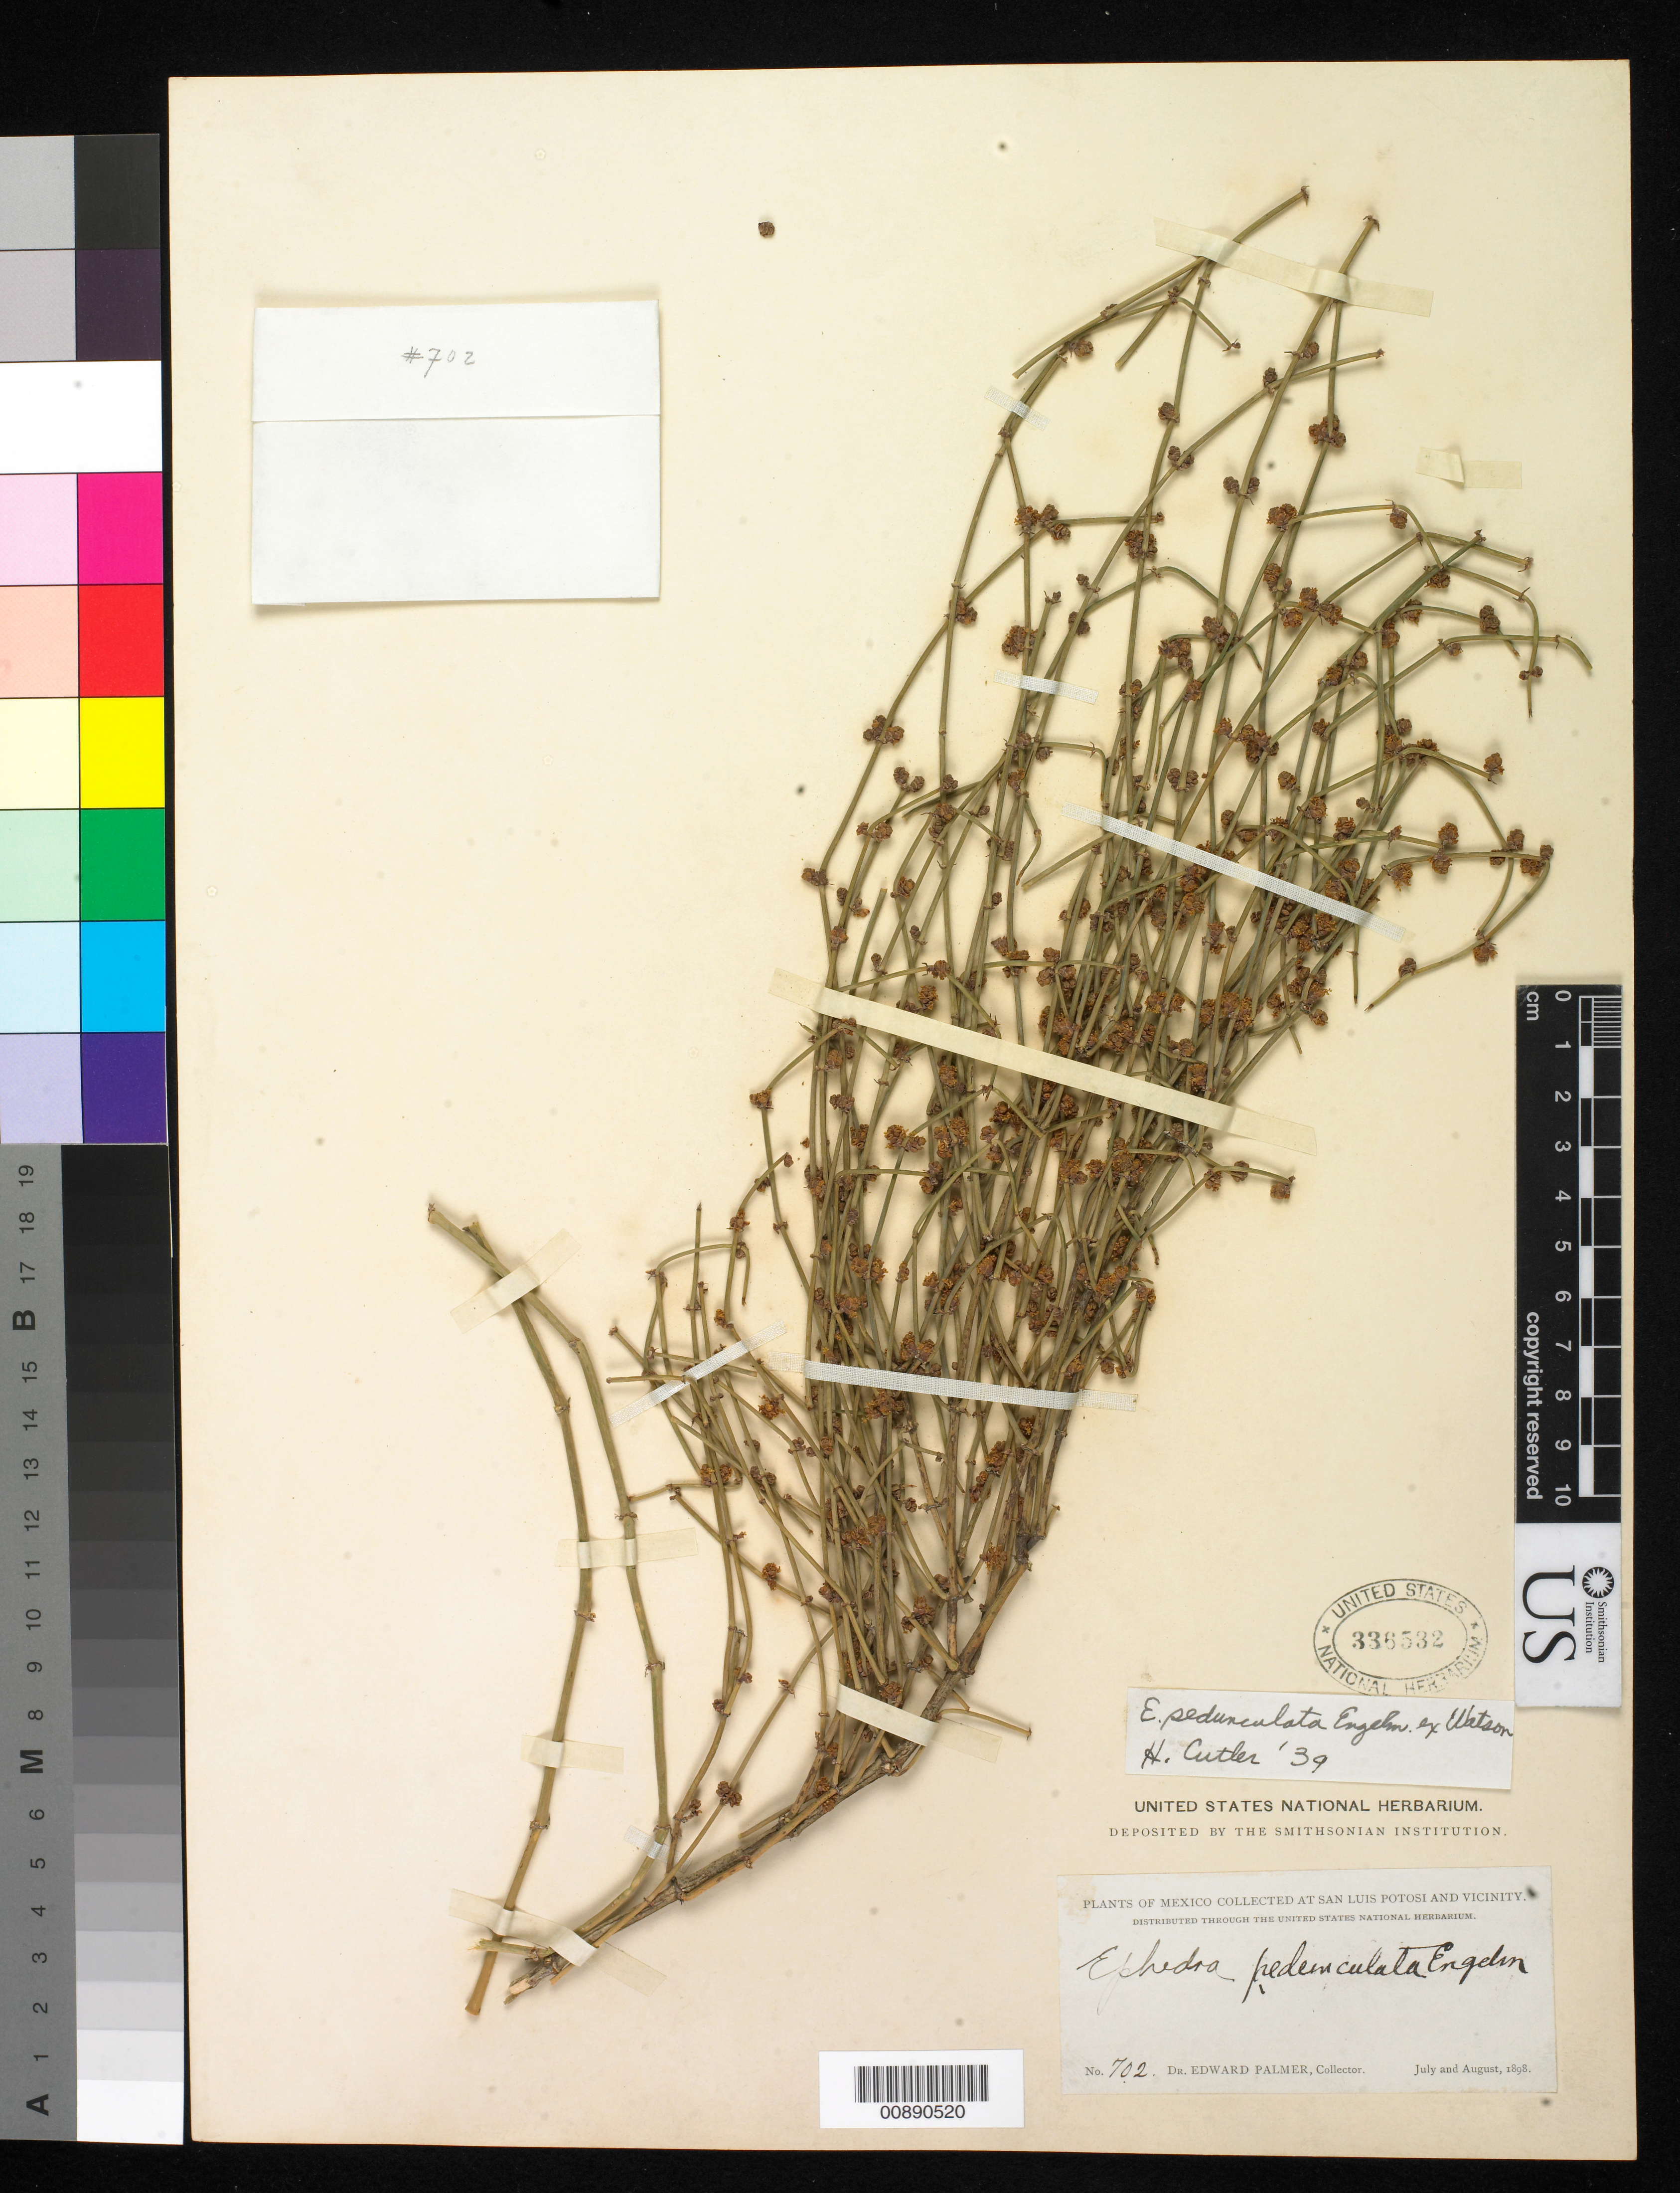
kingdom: Plantae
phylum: Tracheophyta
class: Gnetopsida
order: Ephedrales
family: Ephedraceae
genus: Ephedra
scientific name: Ephedra pedunculata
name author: Engelm. ex S. Watson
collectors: E. Palmer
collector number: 702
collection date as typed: Jul 1898 to -- Aug 1898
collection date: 1898-07/1898-08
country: Mexico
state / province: San Luis Potosí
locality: San Luis Potosí and vicinity.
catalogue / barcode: US 336532